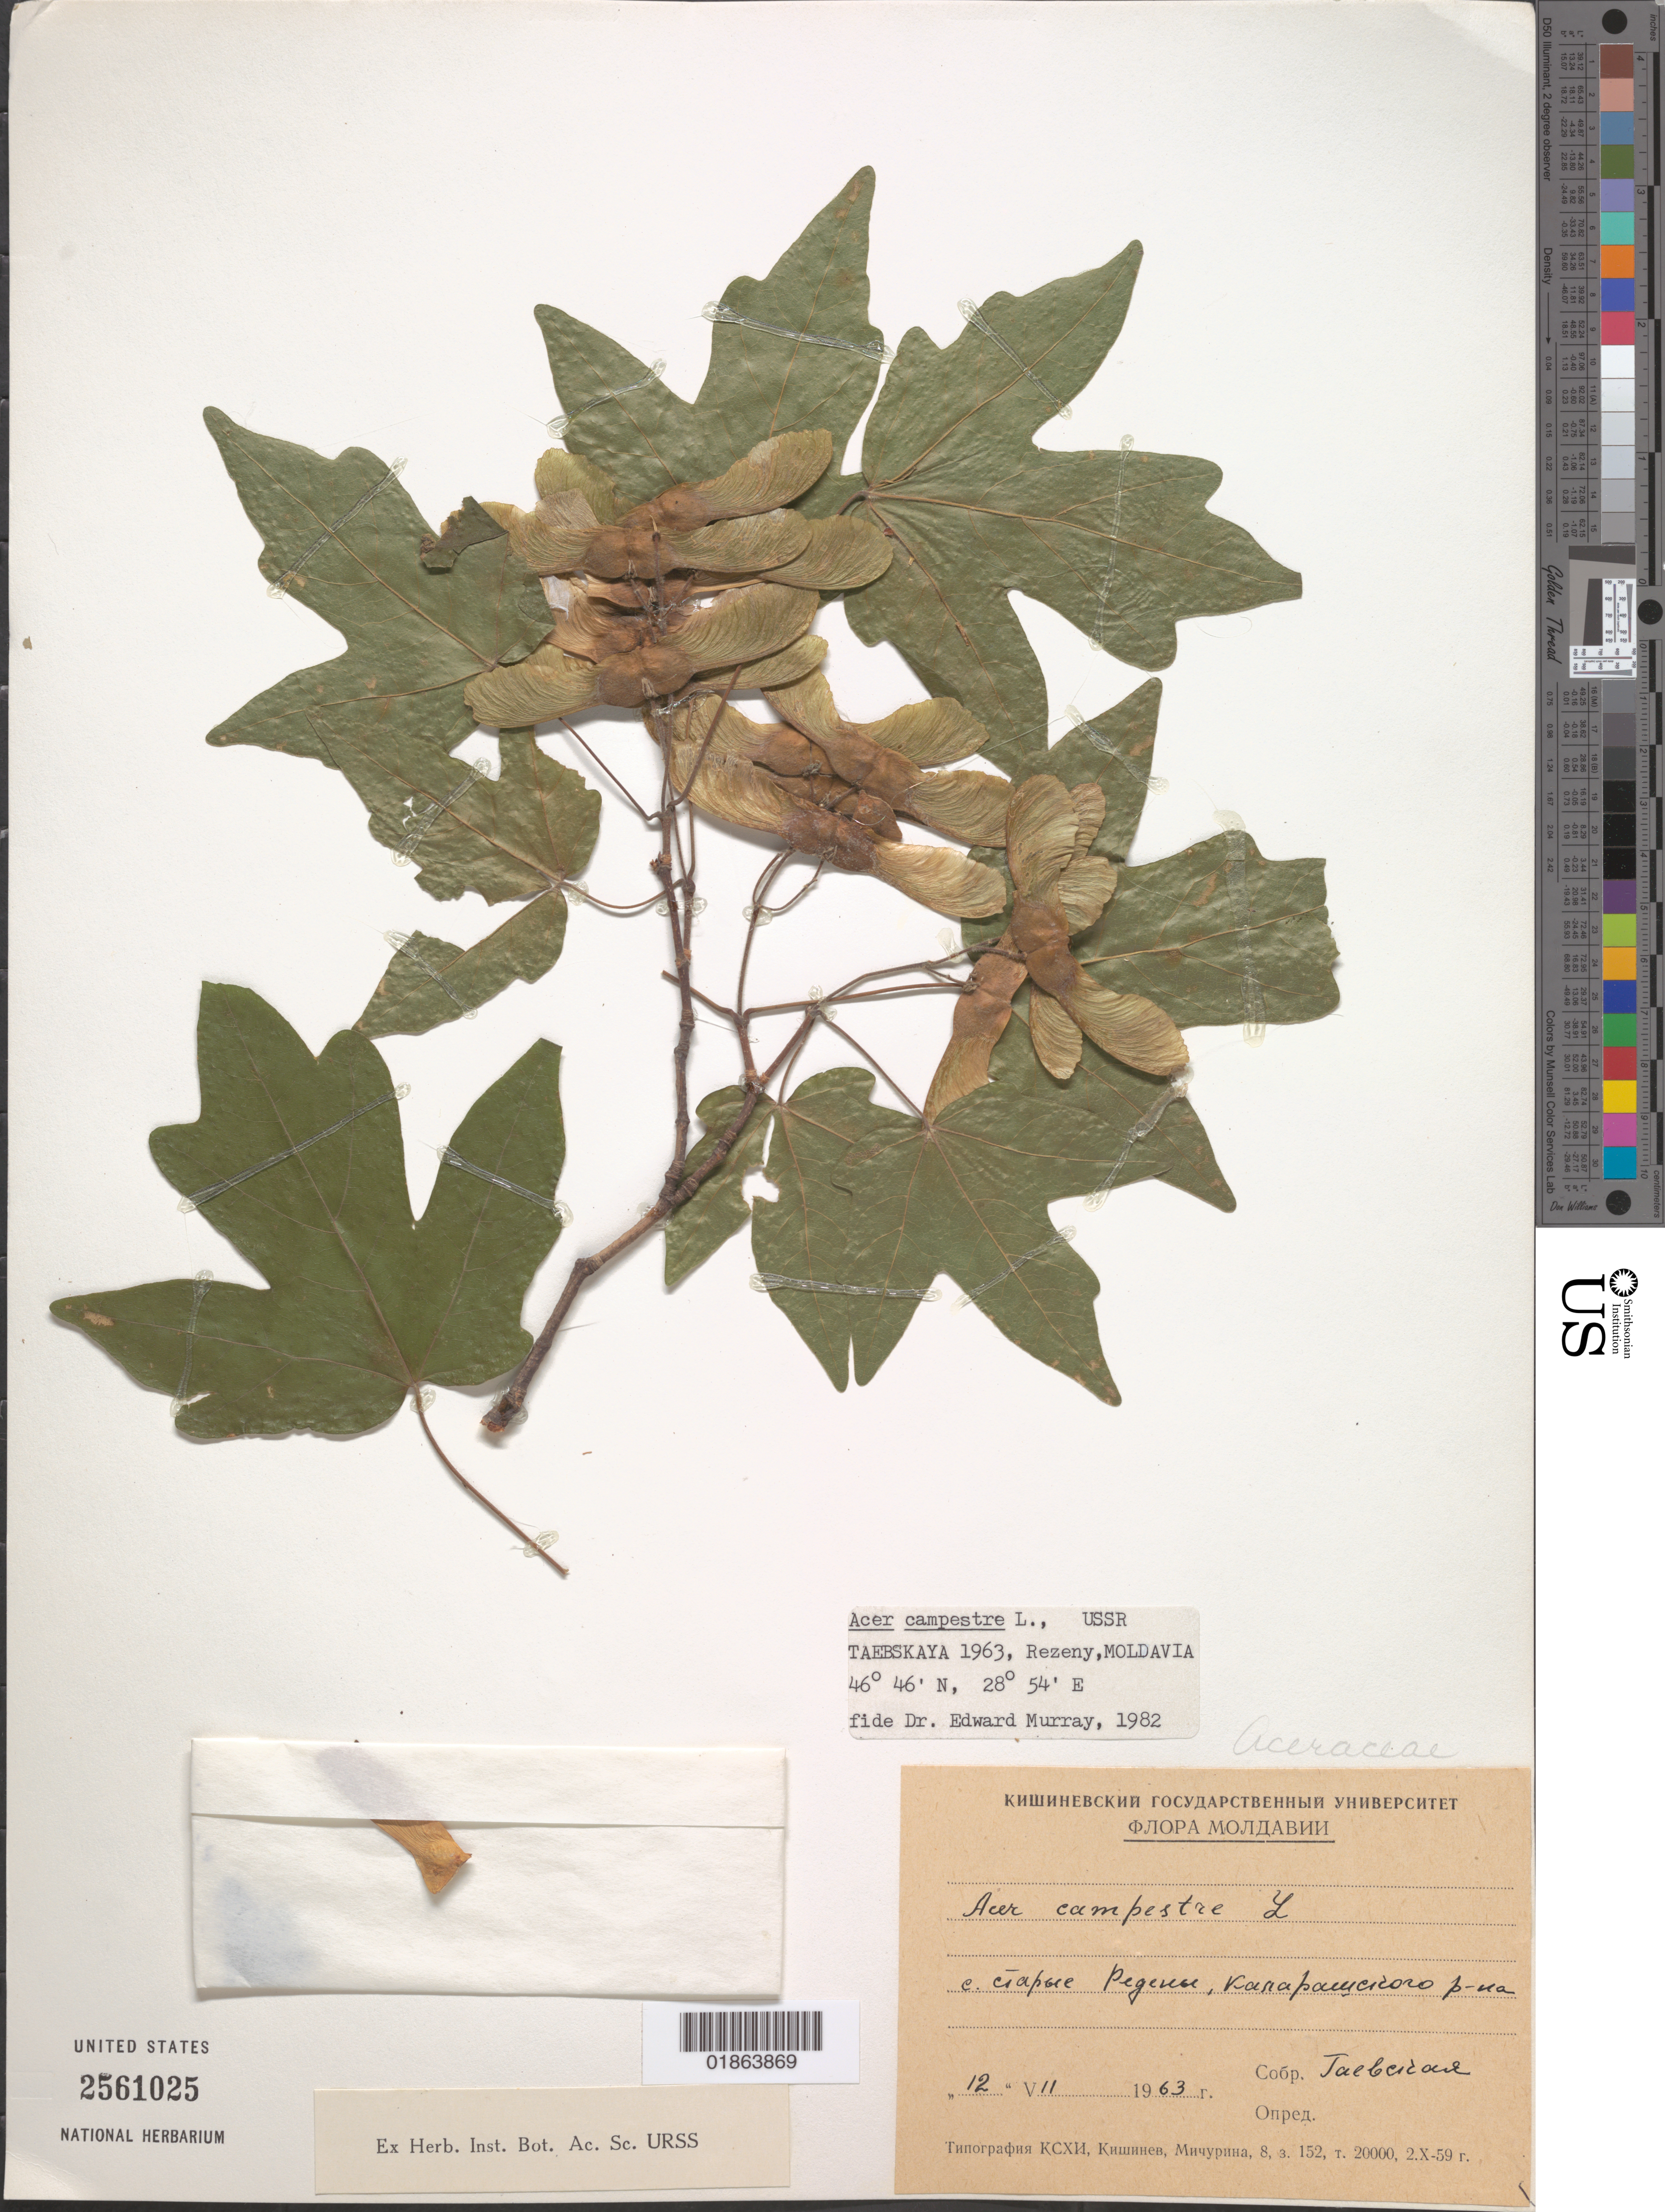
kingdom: Plantae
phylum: Tracheophyta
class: Magnoliopsida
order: Sapindales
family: Sapindaceae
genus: Acer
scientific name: Acer campestre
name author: L.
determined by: Murray, Edward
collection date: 1963-07-12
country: Moldova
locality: Rezeny [?]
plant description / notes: Annotation label says collector is "Taebskaya" but no record of that name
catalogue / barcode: US 2561025